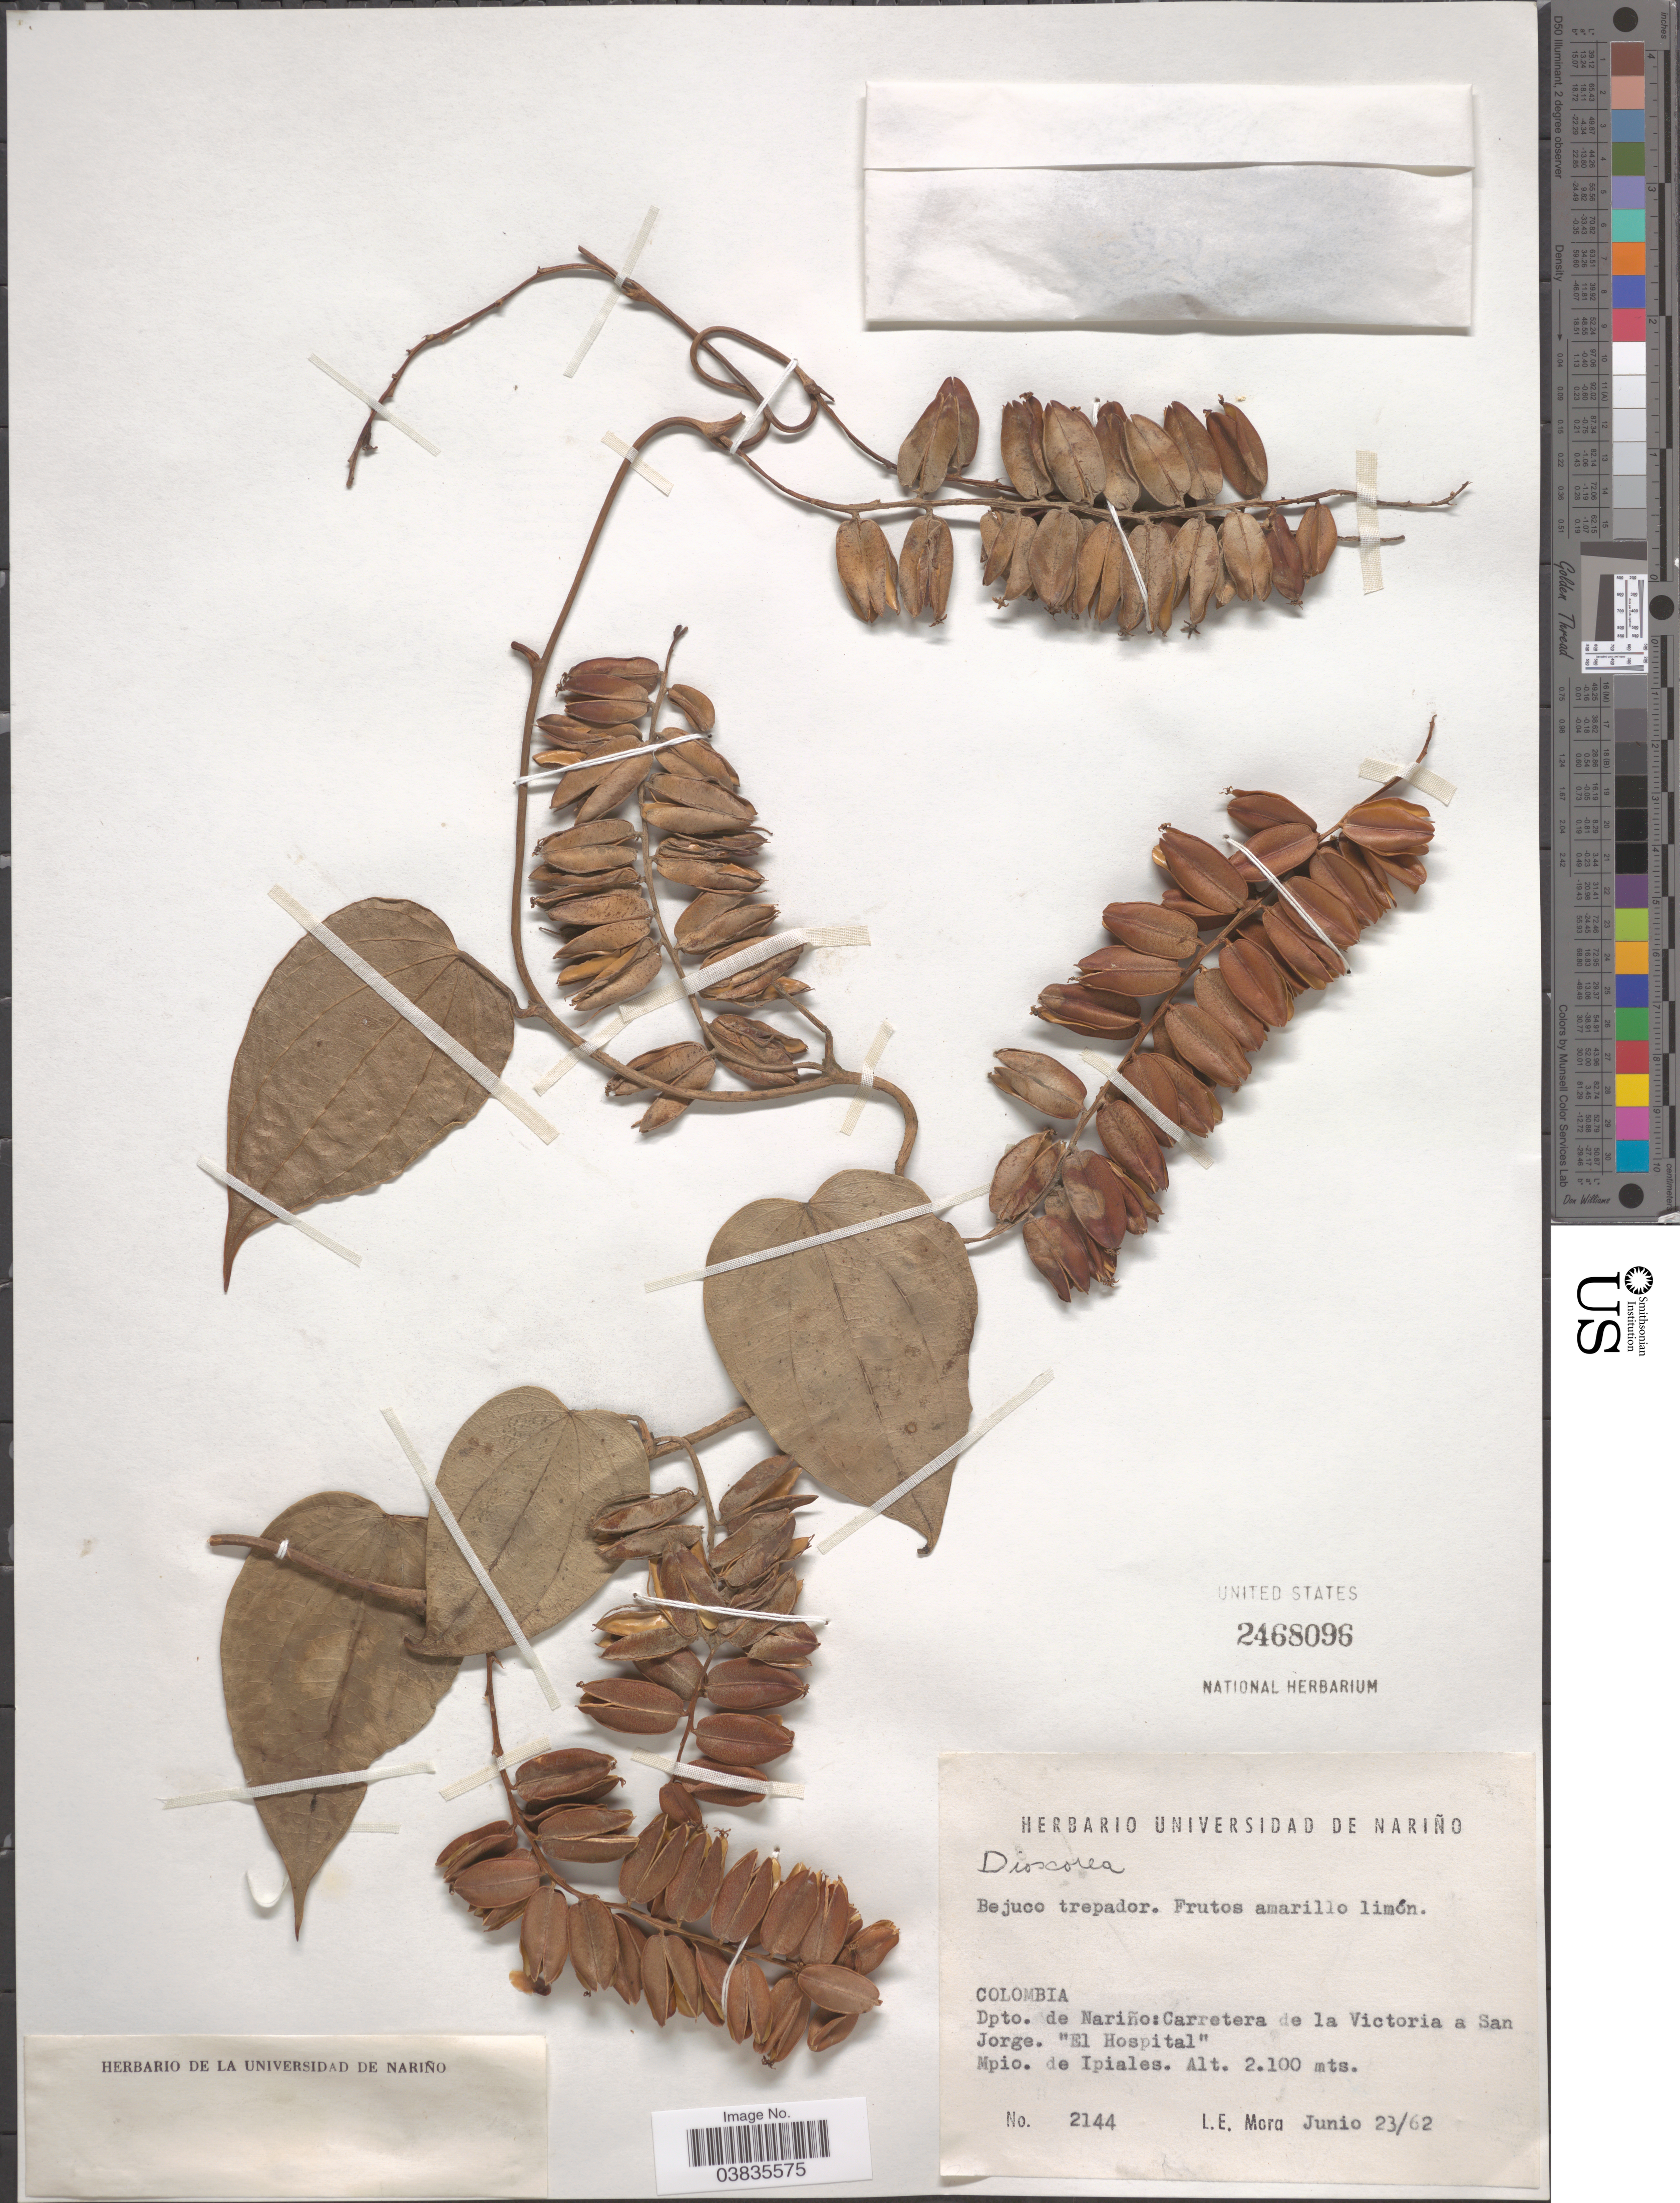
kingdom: Plantae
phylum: Tracheophyta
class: Liliopsida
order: Dioscoreales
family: Dioscoreaceae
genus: Dioscorea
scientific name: Dioscorea sp.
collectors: L. Mora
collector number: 2144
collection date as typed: Transcribed d/m/y: 23/6/62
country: Colombia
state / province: Nariño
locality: Dpto. de Nariño: Carretera de ka Victoria a San Jorge. "El Hospital". Mpio. de Ipiales.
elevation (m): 2100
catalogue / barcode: US 2468096